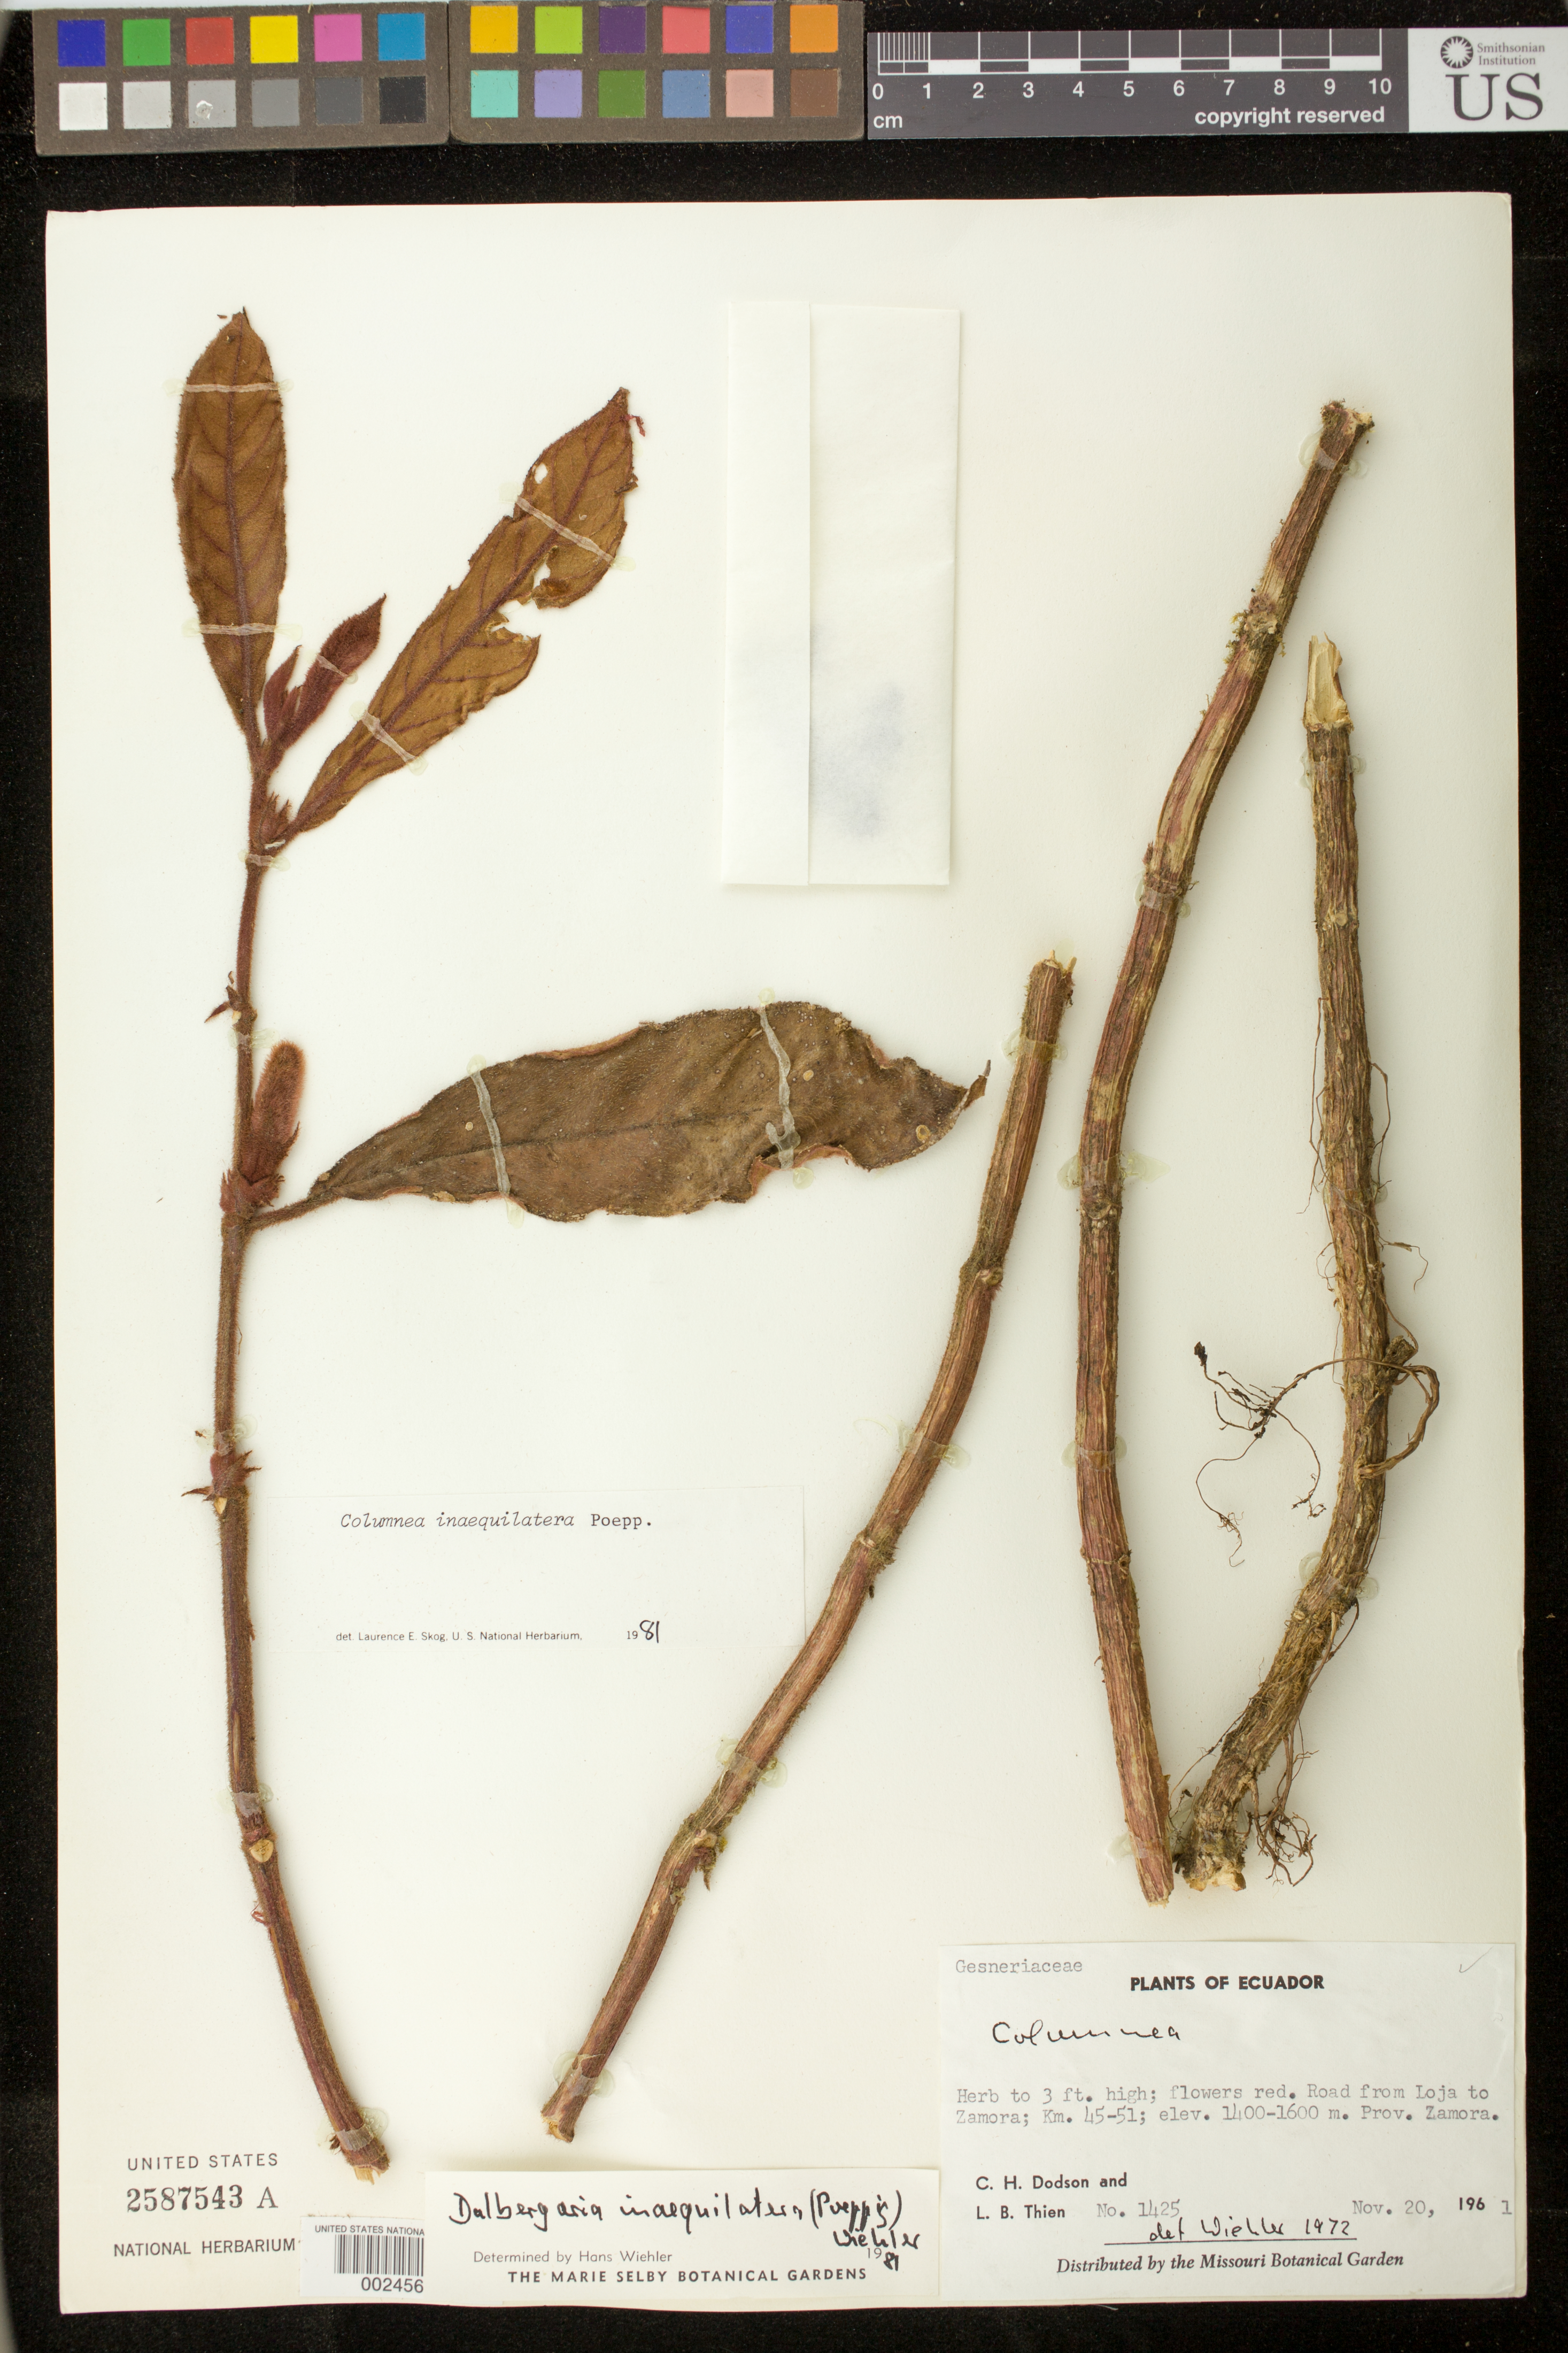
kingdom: Plantae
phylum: Tracheophyta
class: Magnoliopsida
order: Lamiales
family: Gesneriaceae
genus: Columnea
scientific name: Columnea inaequilatera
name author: Poepp.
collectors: C. H. Dodson & L. Thien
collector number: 1425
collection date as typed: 20 Nov 1961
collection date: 1961-11-20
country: Ecuador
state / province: Zamora-Chinchipe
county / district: Zamora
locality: Road from Loja to Zamora, km 45-51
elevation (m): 1400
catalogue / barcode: US 2587543A